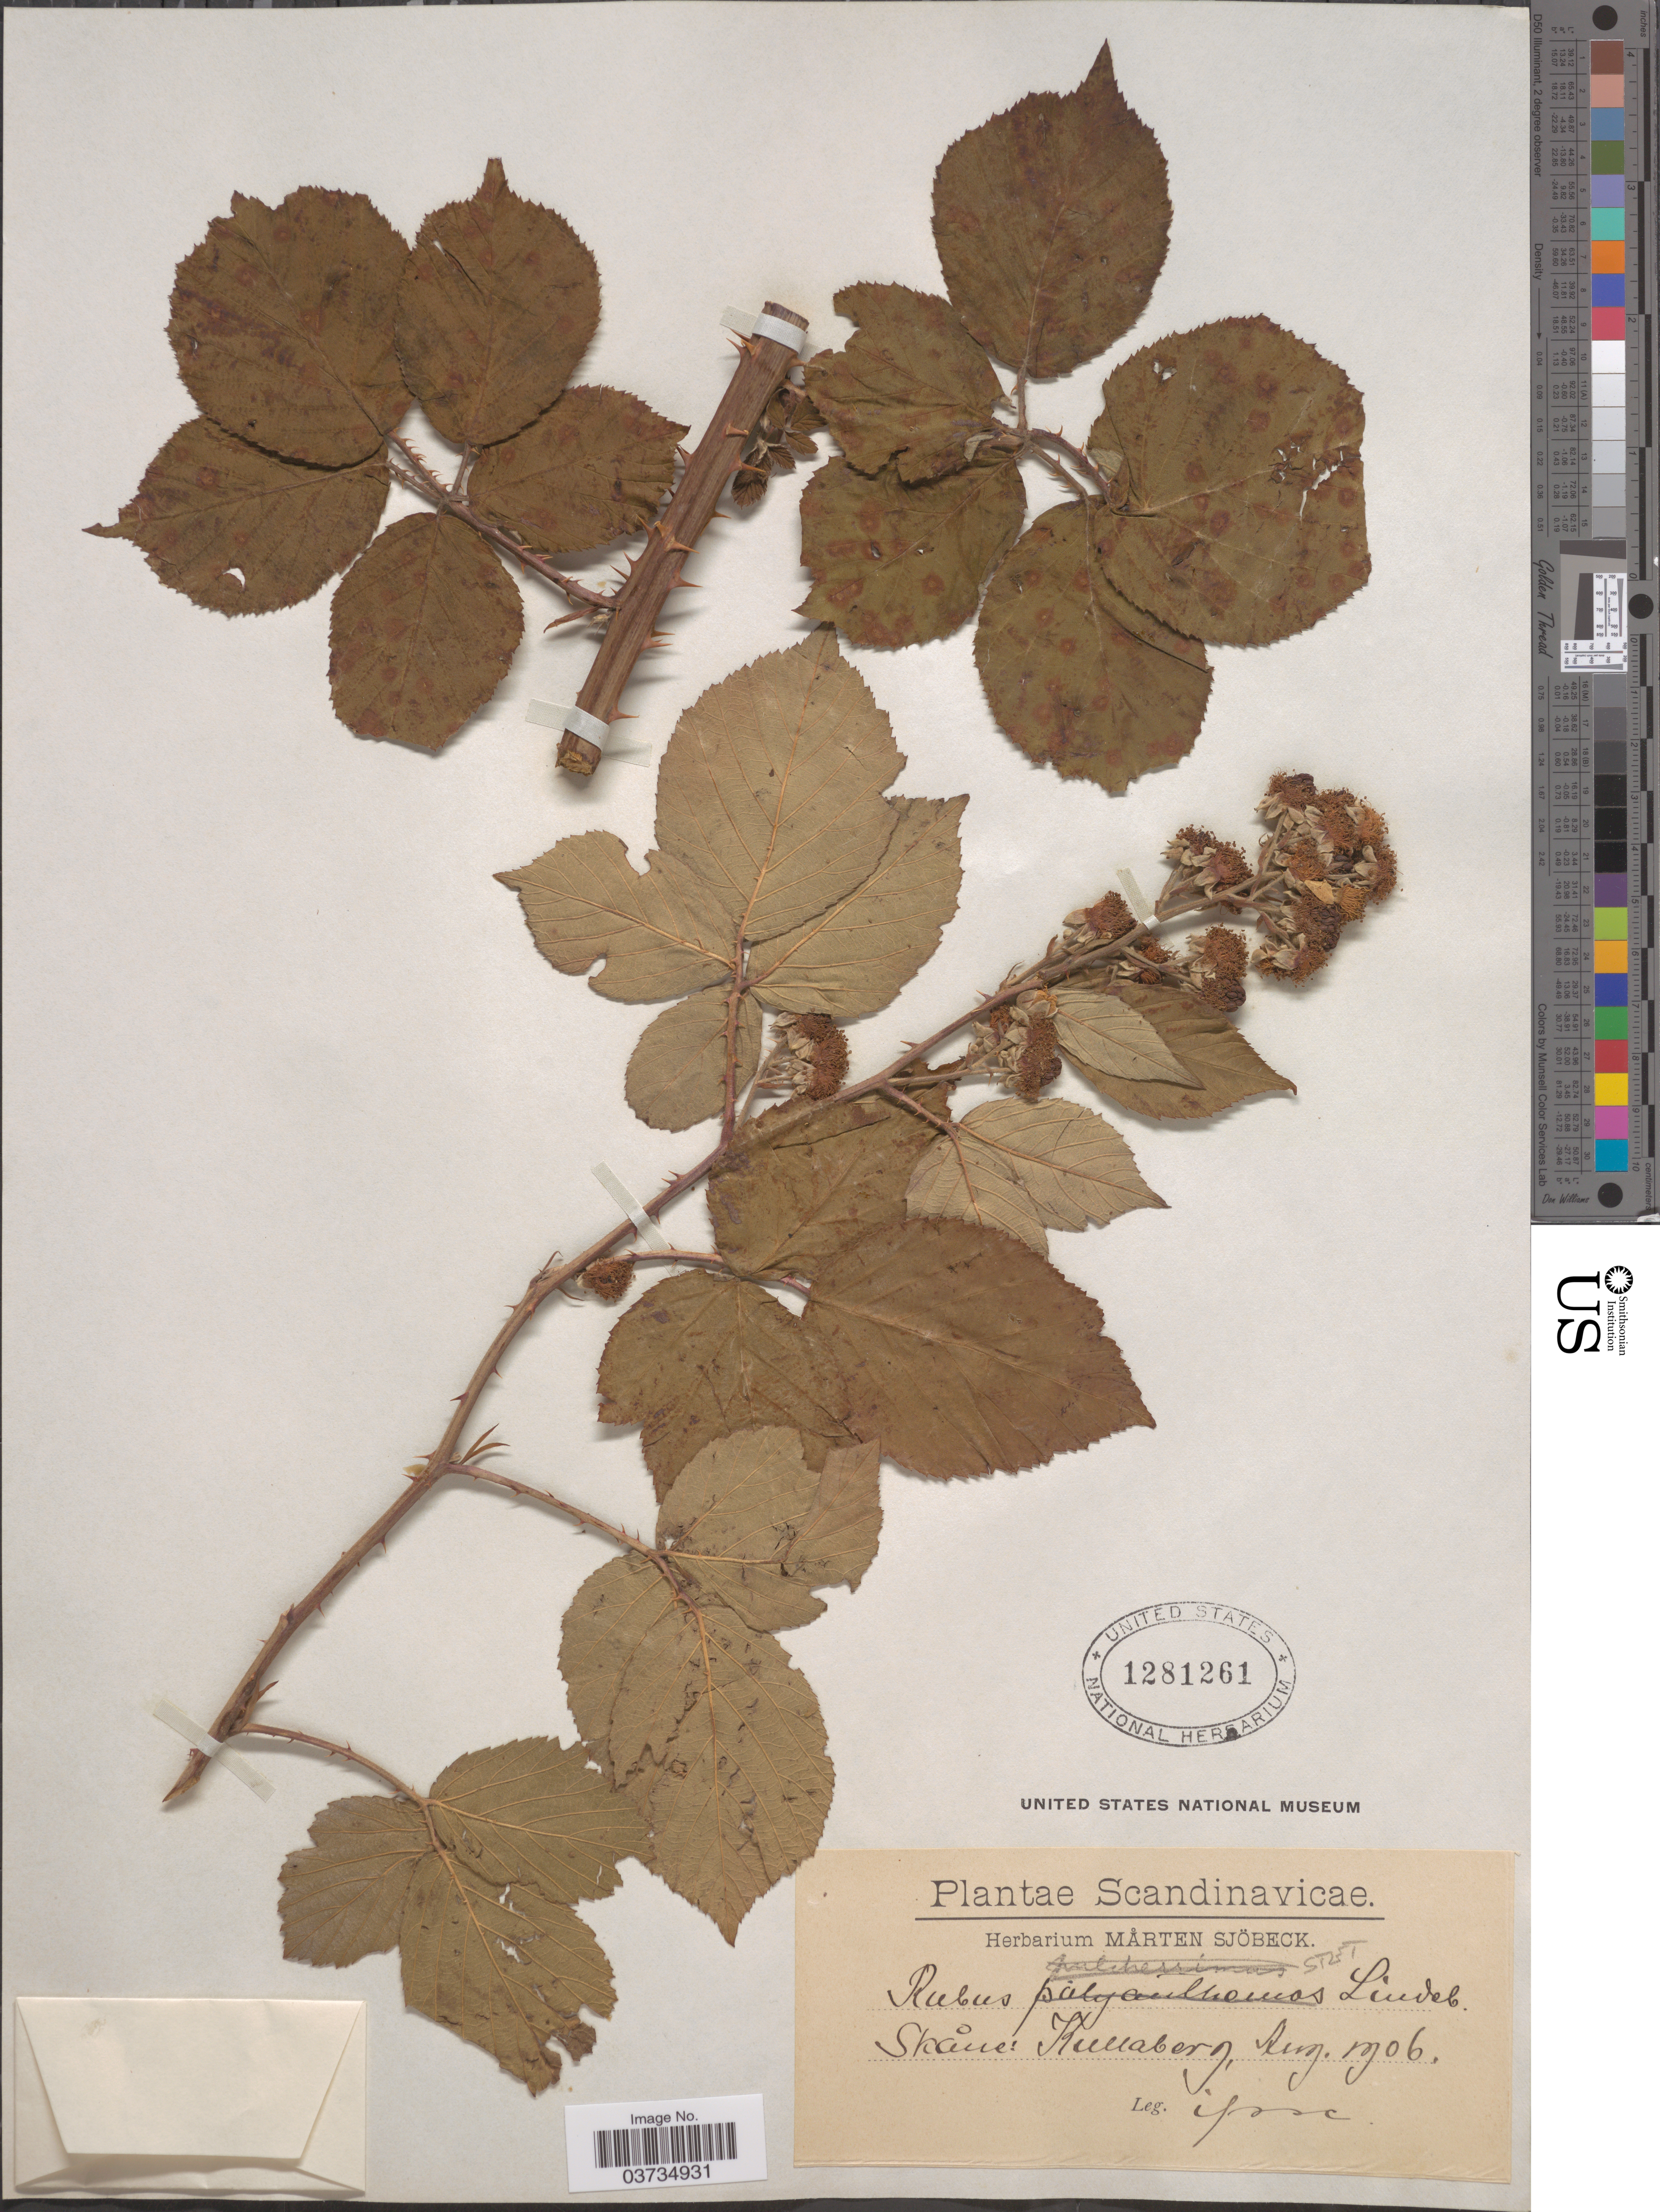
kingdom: Plantae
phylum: Tracheophyta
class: Magnoliopsida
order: Rosales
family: Rosaceae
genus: Rubus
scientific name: Rubus polyanthemus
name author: Lindeb.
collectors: M. Sjöbeck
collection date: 1906-08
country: Sweden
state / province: Skåne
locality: Scandinavicae. Kullaberg.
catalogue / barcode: US 1281261